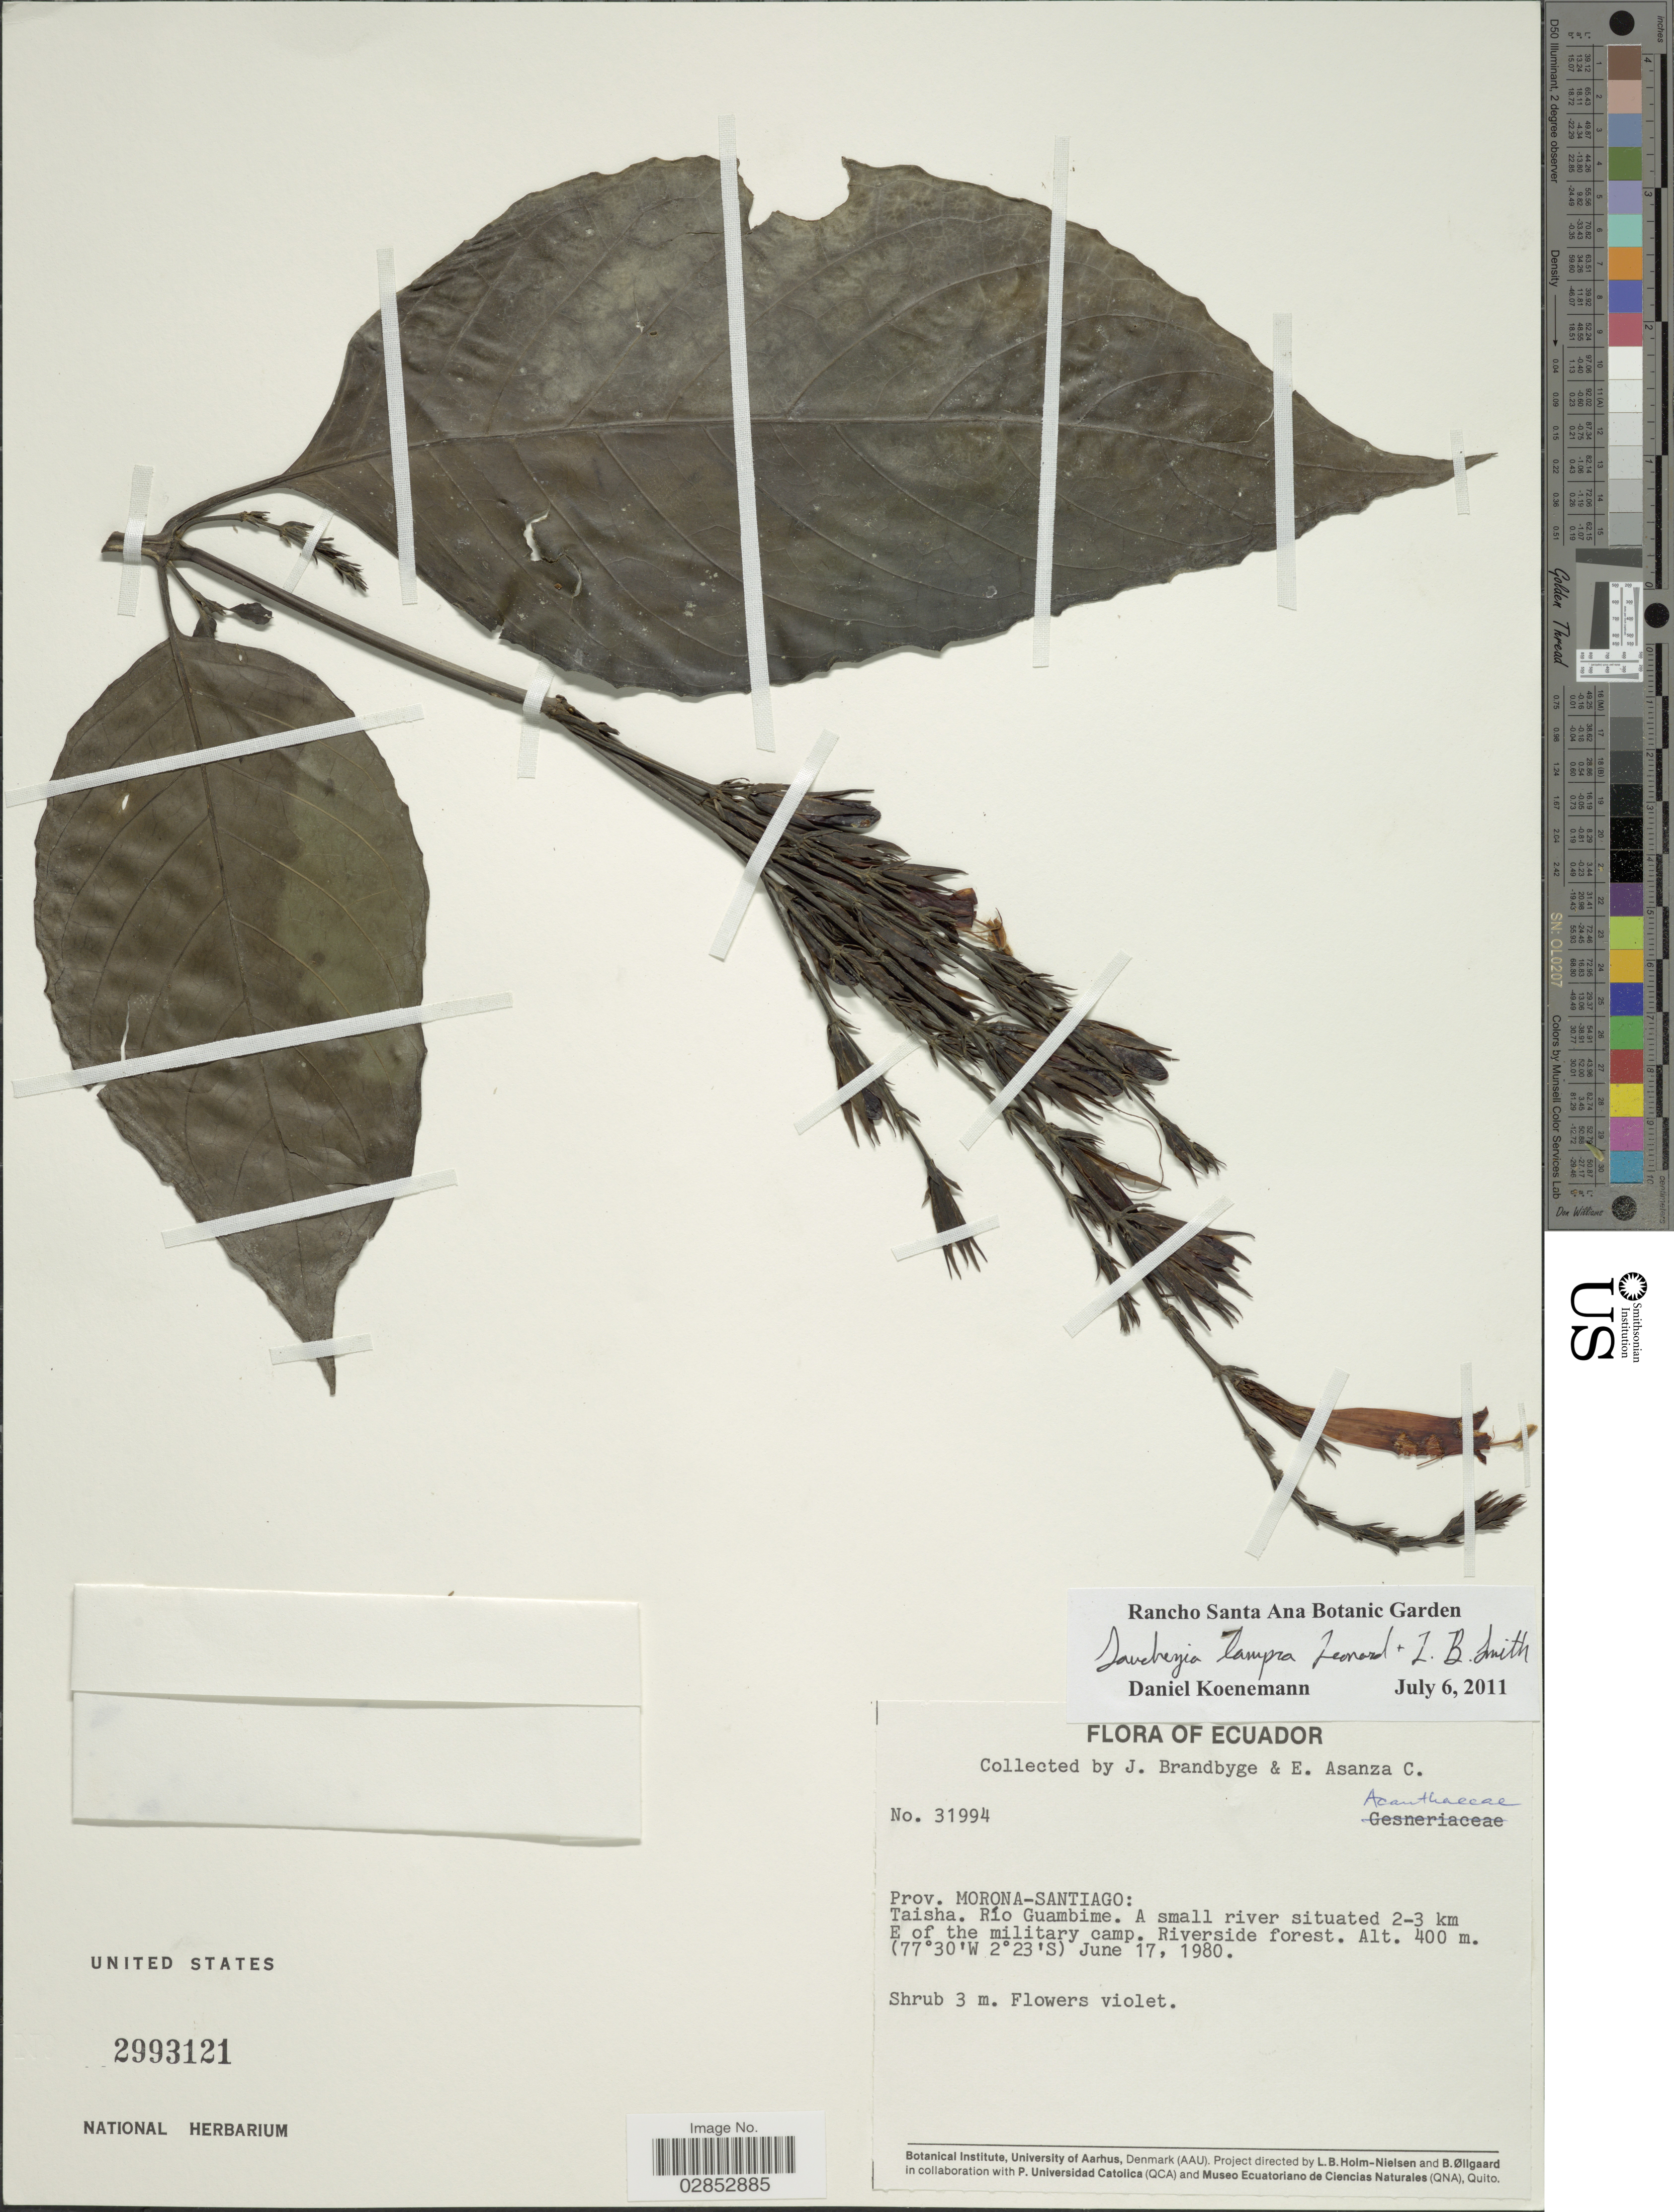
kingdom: Plantae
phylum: Tracheophyta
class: Magnoliopsida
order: Lamiales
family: Acanthaceae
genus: Sanchezia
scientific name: Sanchezia longiflora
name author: (Hook. f.) Hook. f. ex Planch.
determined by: Azevedo, Igor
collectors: J. Brandbyge & E. Asanza C.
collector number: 31994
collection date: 1980-06-17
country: Ecuador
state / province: Morona-Santiago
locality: Taisha. Río Guambime. A small river situated 2-3 km E of the military camp.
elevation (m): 400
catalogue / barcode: US 2993121